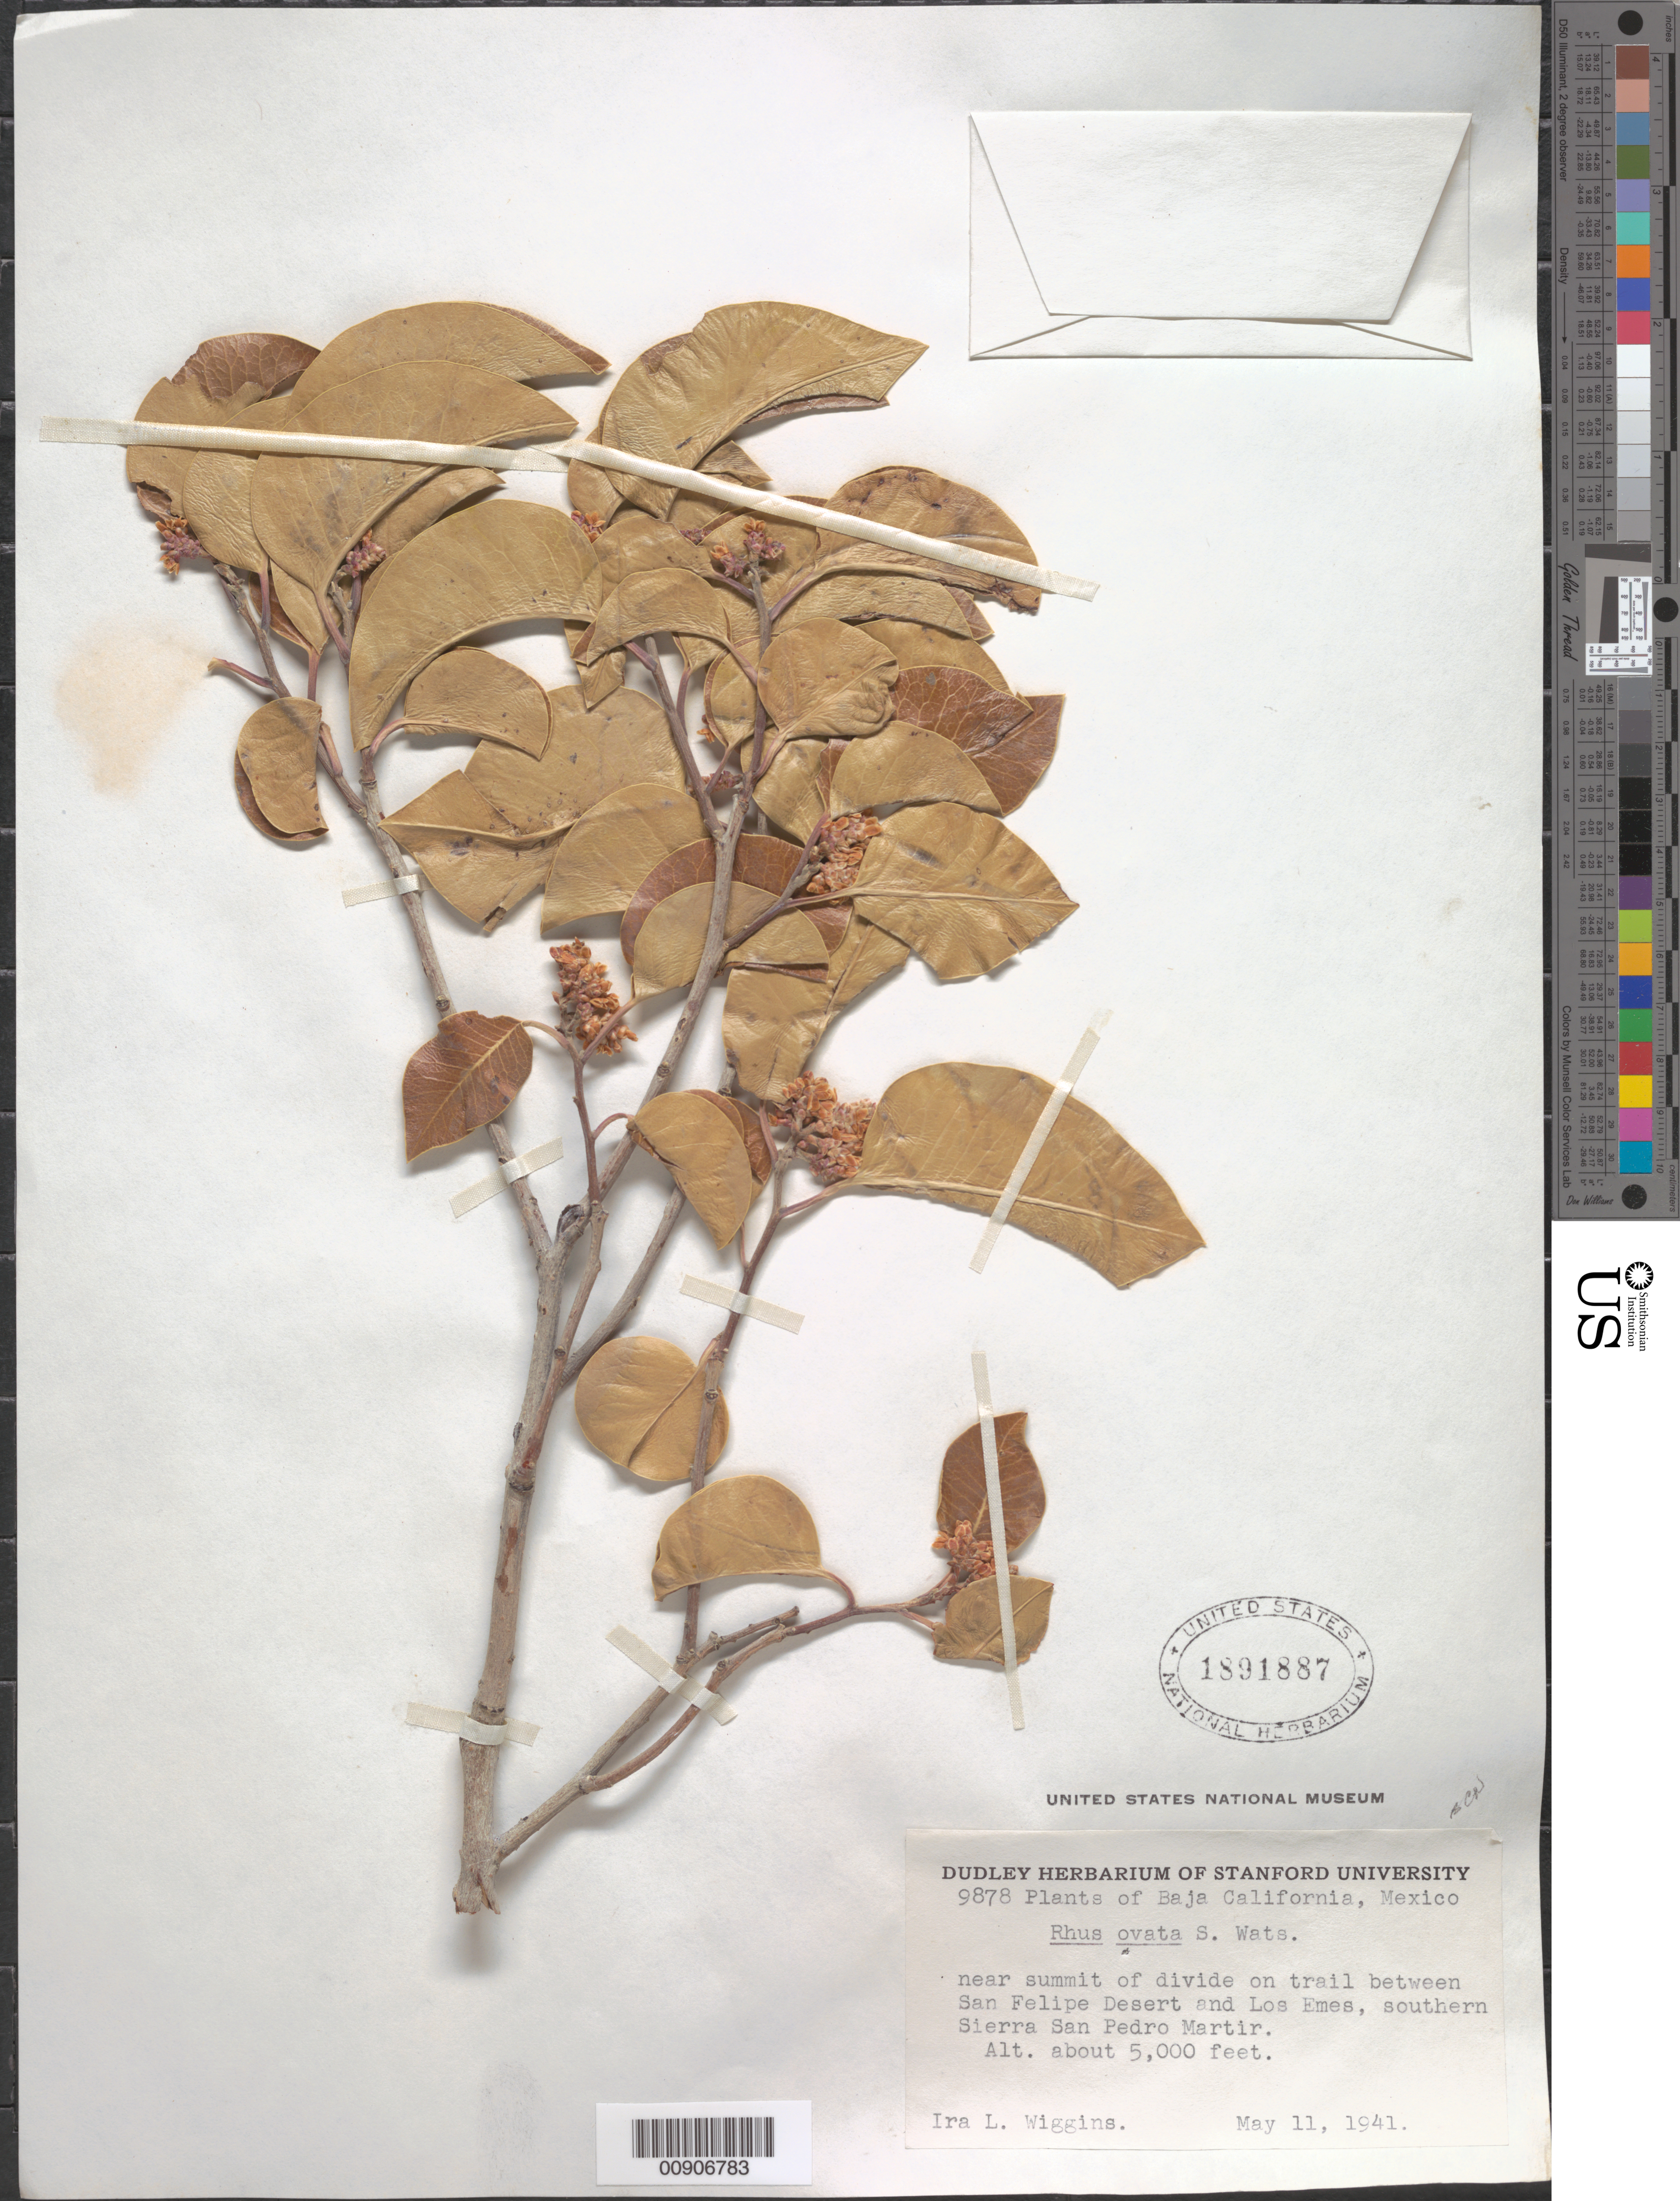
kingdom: Plantae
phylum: Tracheophyta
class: Magnoliopsida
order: Sapindales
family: Anacardiaceae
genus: Rhus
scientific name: Rhus ovata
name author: S. Watson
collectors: I. L. Wiggins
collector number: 9878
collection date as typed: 11 May 1941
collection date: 1941-05-11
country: Mexico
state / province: Baja California Norte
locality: Near summit of divide on trail between San Felipe Desert and Los Emes, southern Sierra San Pedro Mártir.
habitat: Near summit of divide on trail.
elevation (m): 1524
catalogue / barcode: US 1891887